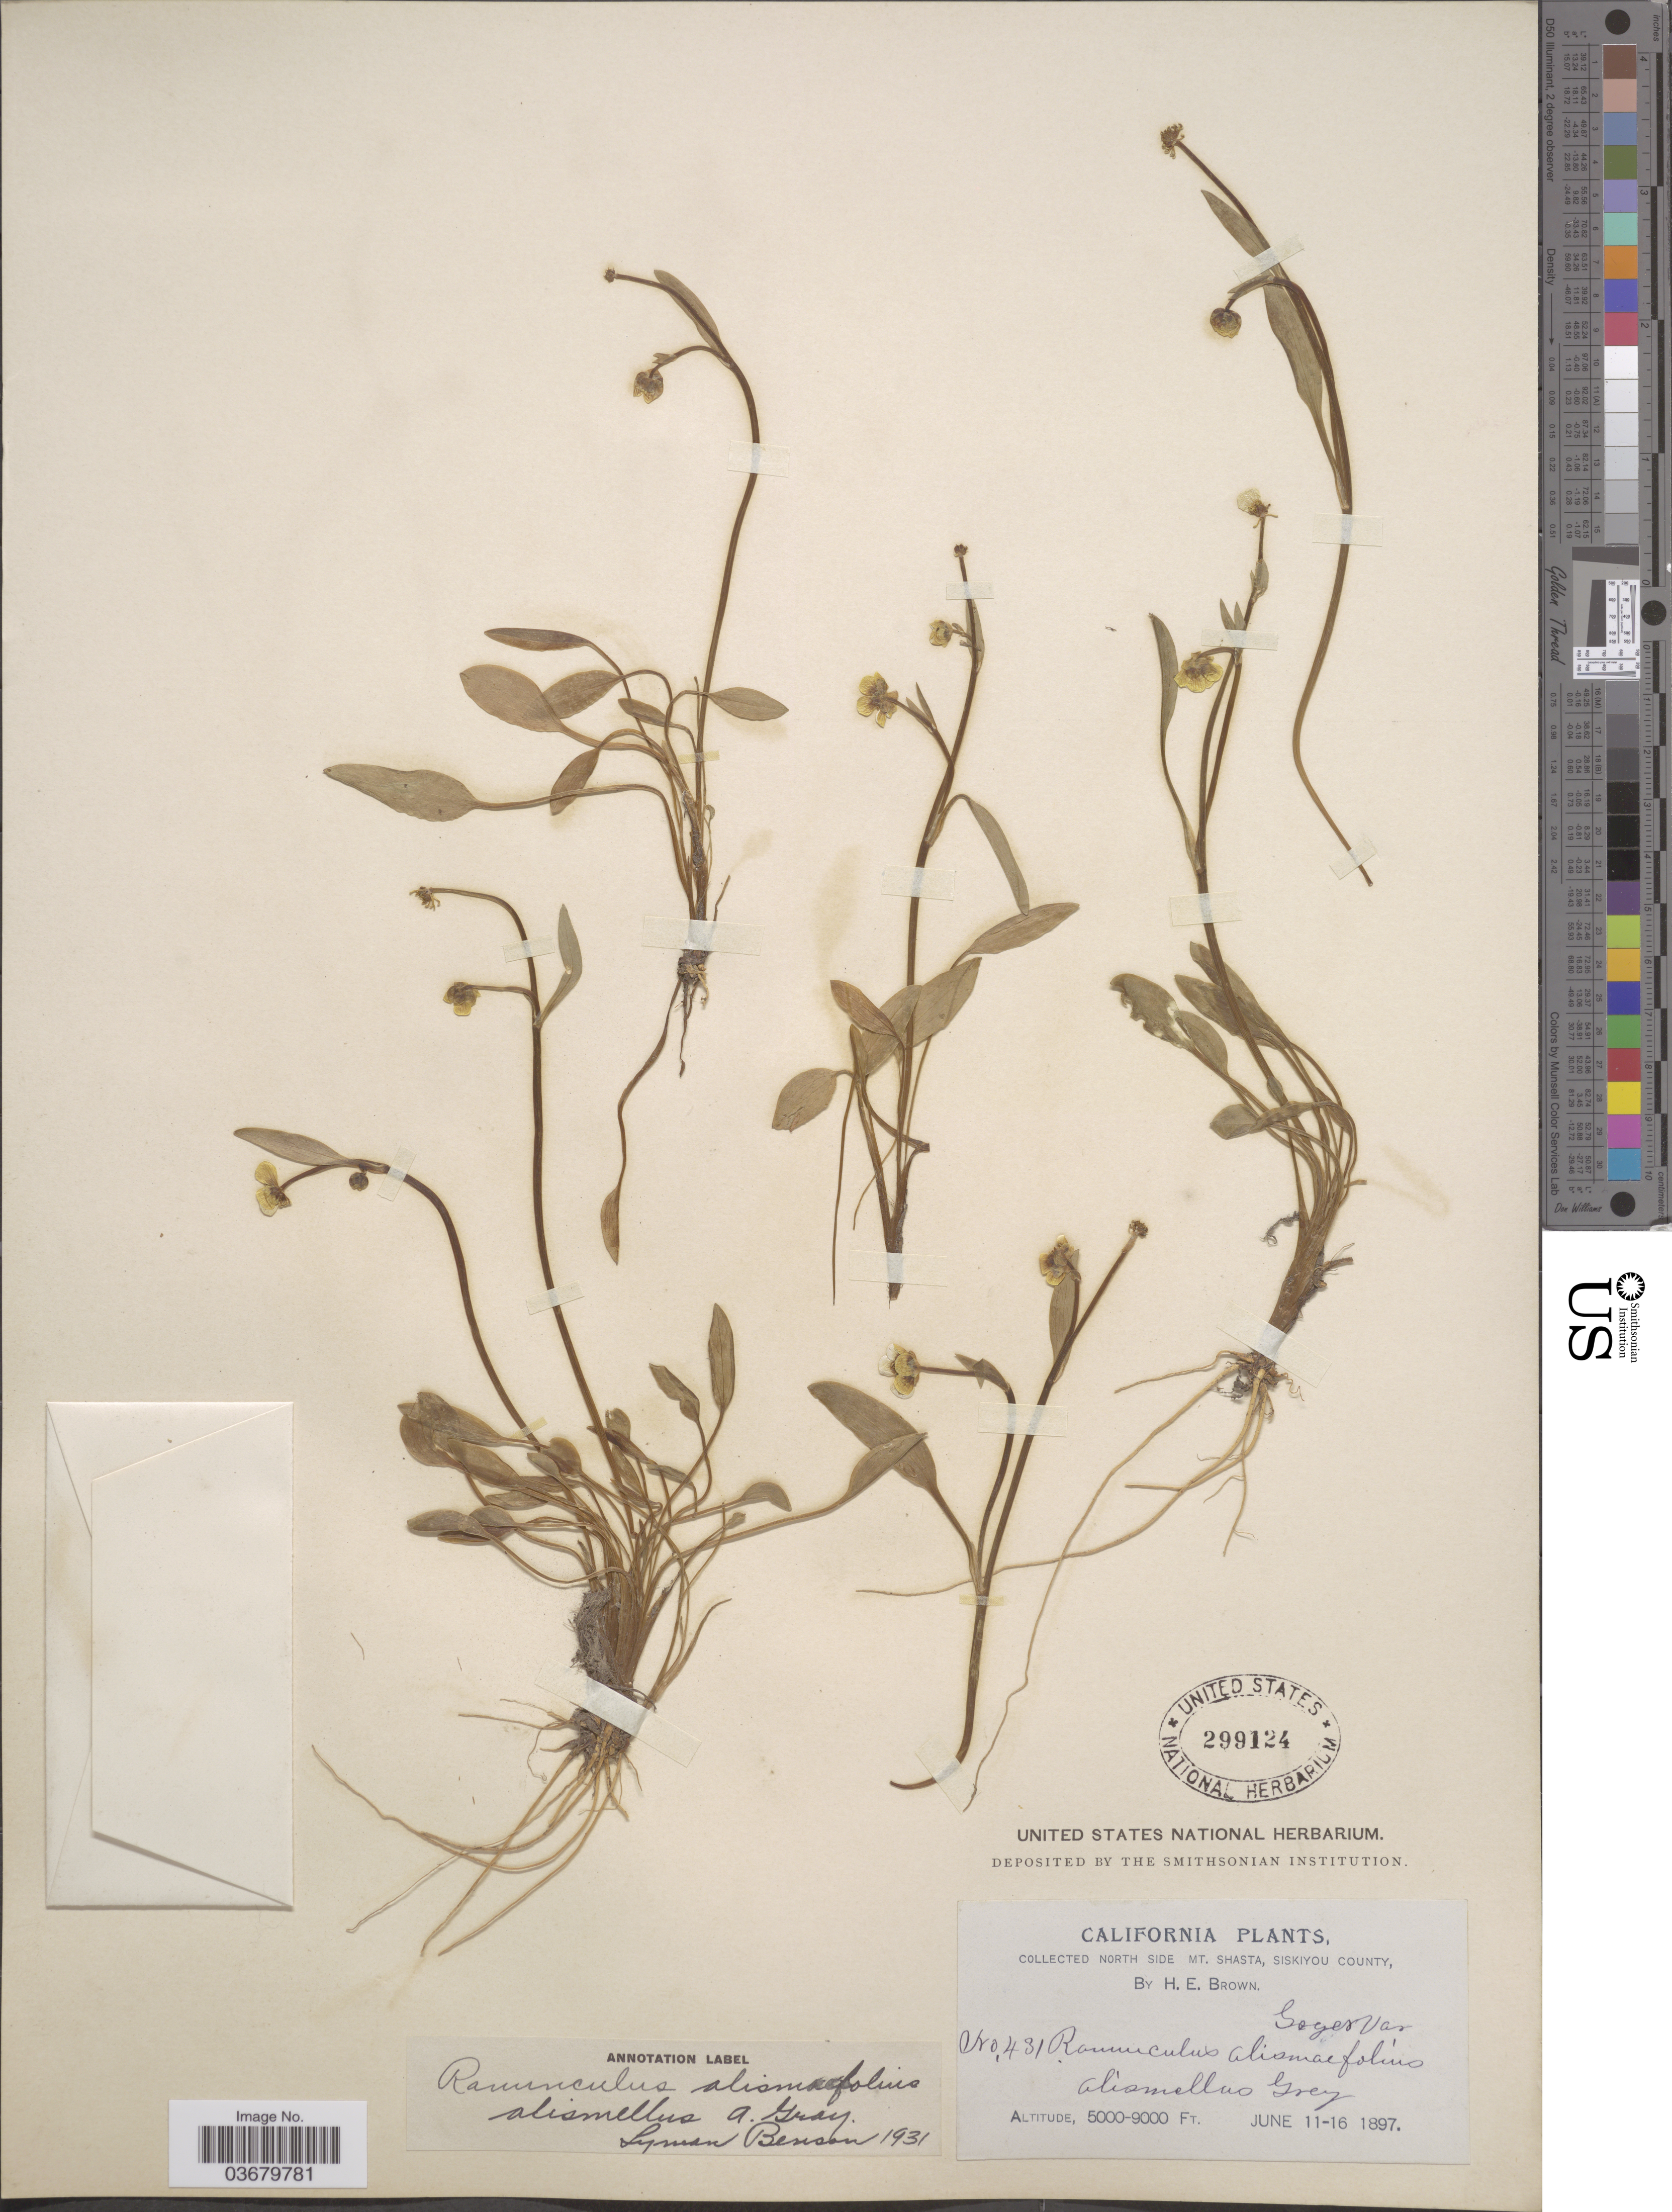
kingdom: Plantae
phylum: Tracheophyta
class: Magnoliopsida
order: Ranunculales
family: Ranunculaceae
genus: Ranunculus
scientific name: Ranunculus alismifolius var. alismellus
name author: A. Gray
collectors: H. E. Brown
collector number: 431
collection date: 1897-06-11/1897-06-16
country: United States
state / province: California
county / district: Siskiyou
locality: North side Mt. Shasta, Siskiyou County.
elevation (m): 1524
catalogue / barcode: US 299124